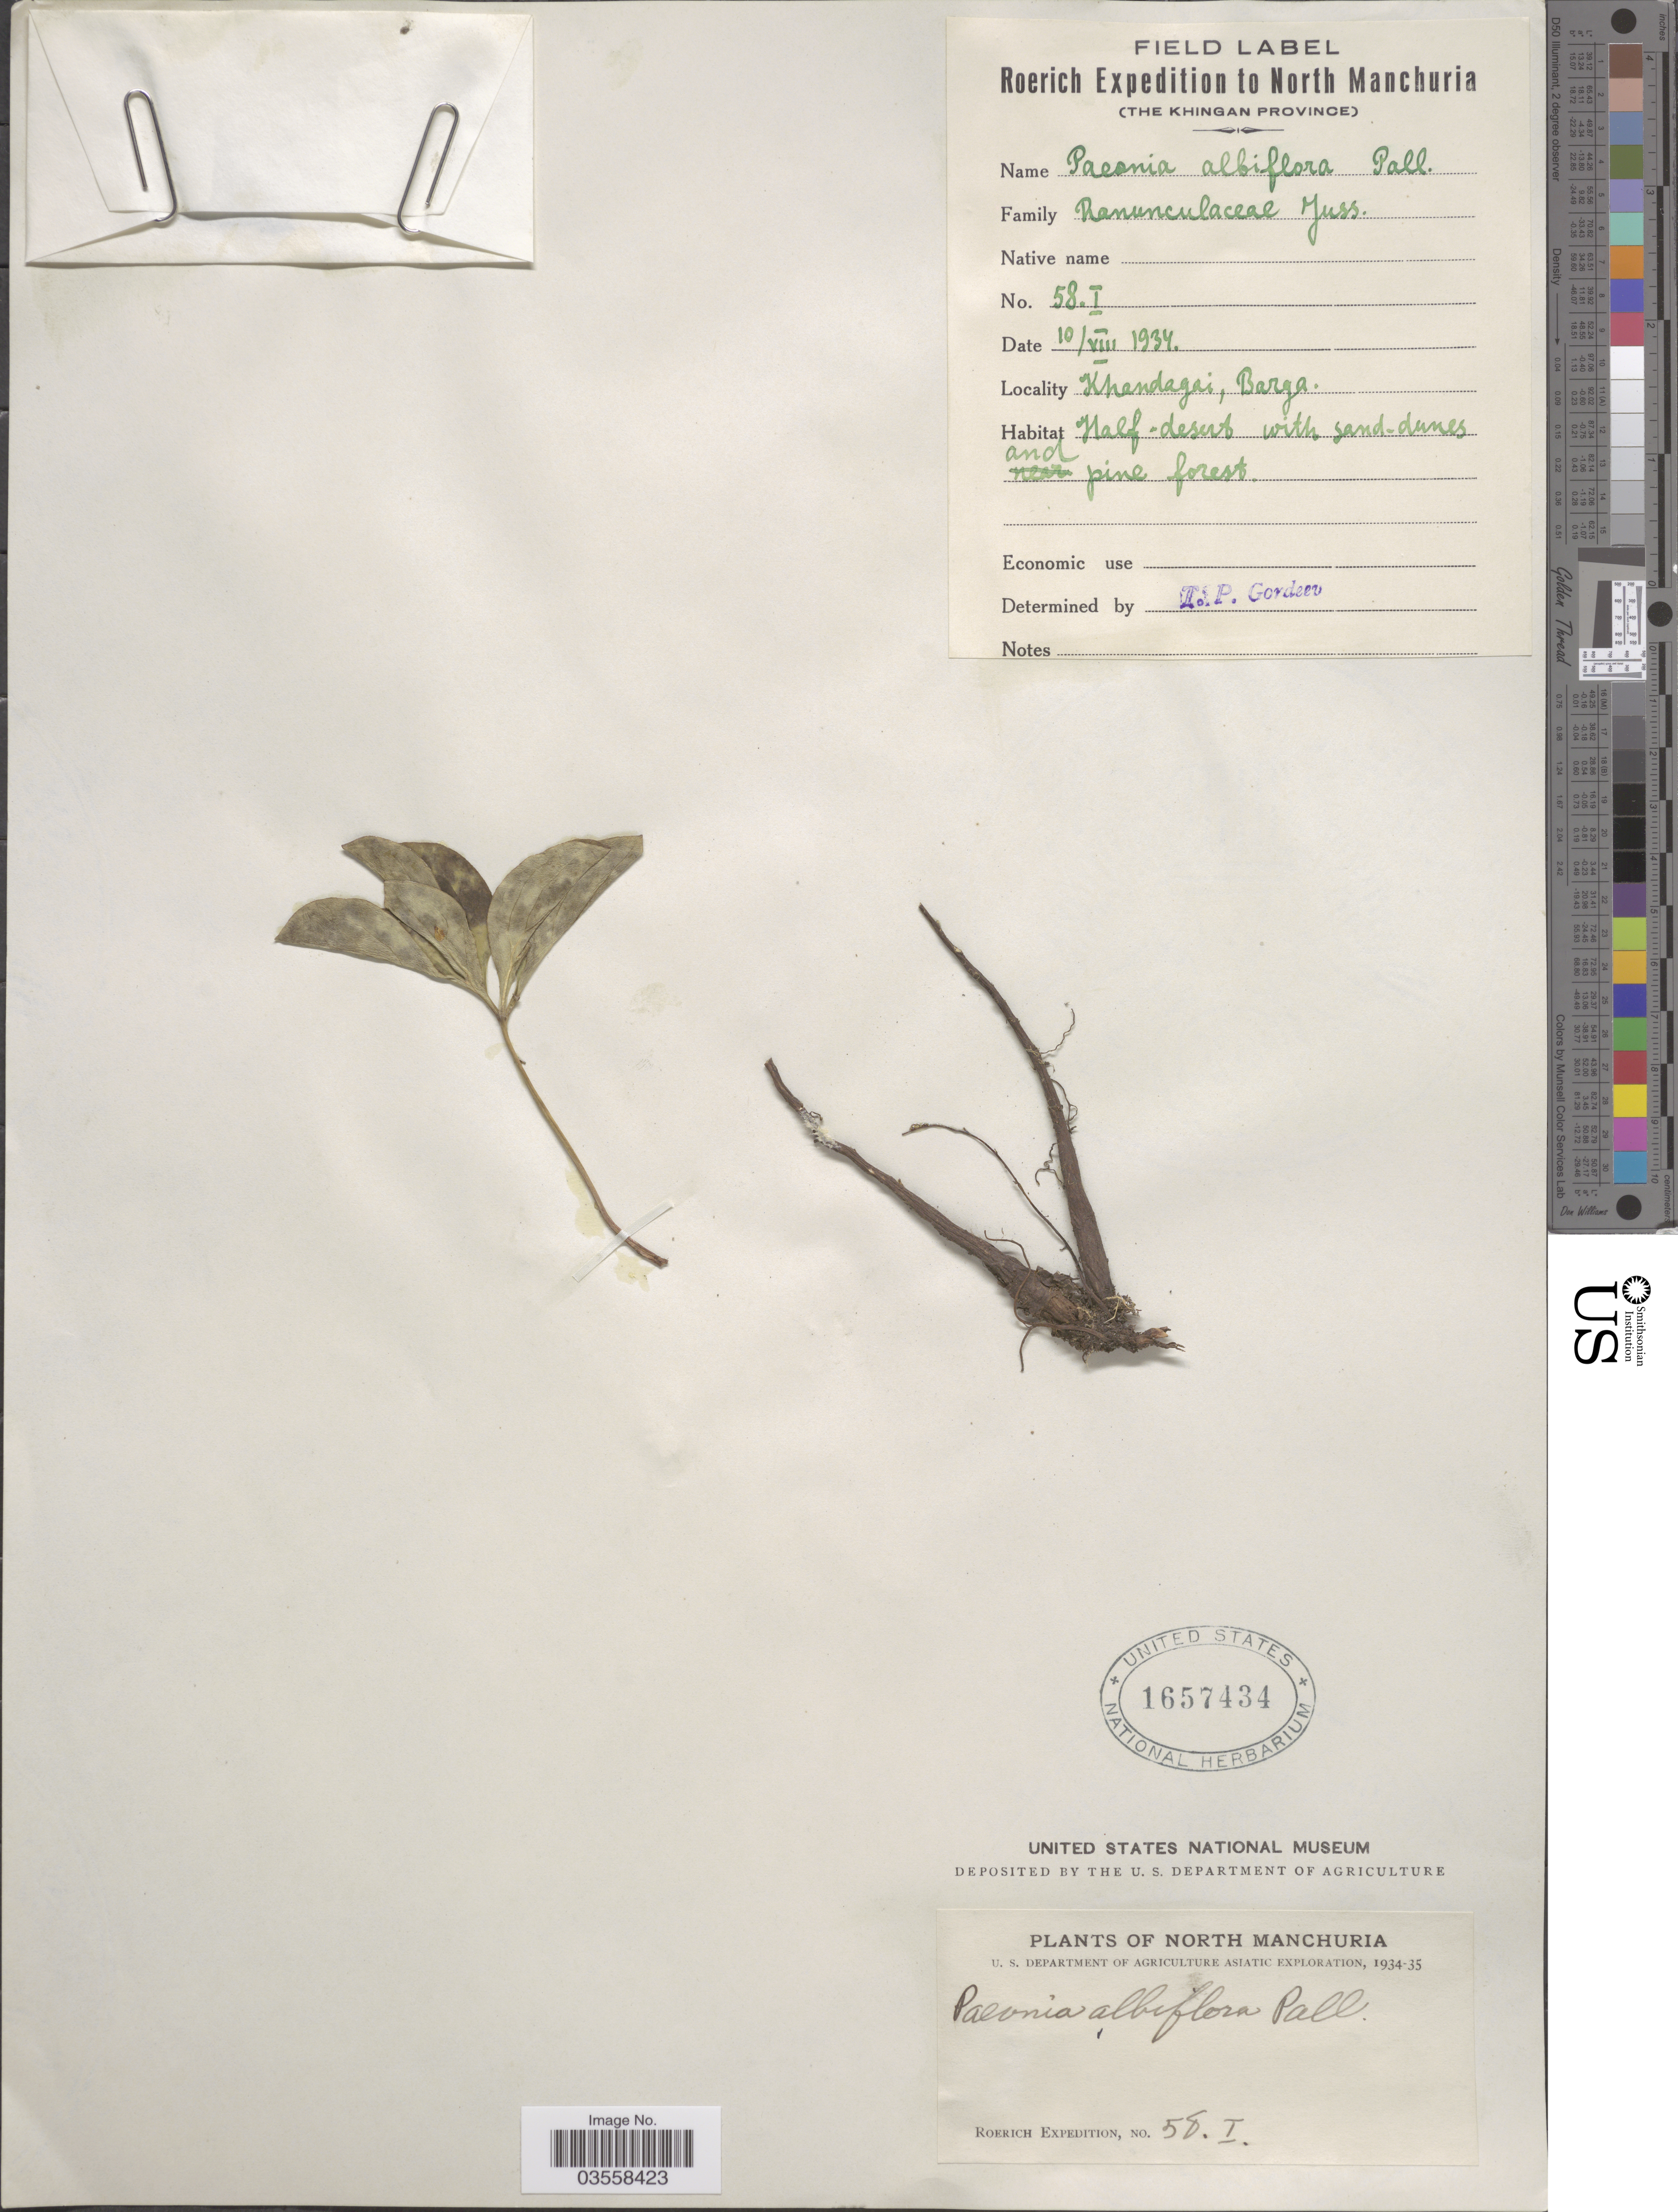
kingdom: Plantae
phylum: Tracheophyta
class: Magnoliopsida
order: Saxifragales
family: Paeoniaceae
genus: Paeonia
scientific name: Paeonia lactiflora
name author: Pall.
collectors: Roerich Expedition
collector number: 58I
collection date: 1934-08-10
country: China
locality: North Manchuria. The Khingan Province. Khandagai, Barga.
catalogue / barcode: US 1657434